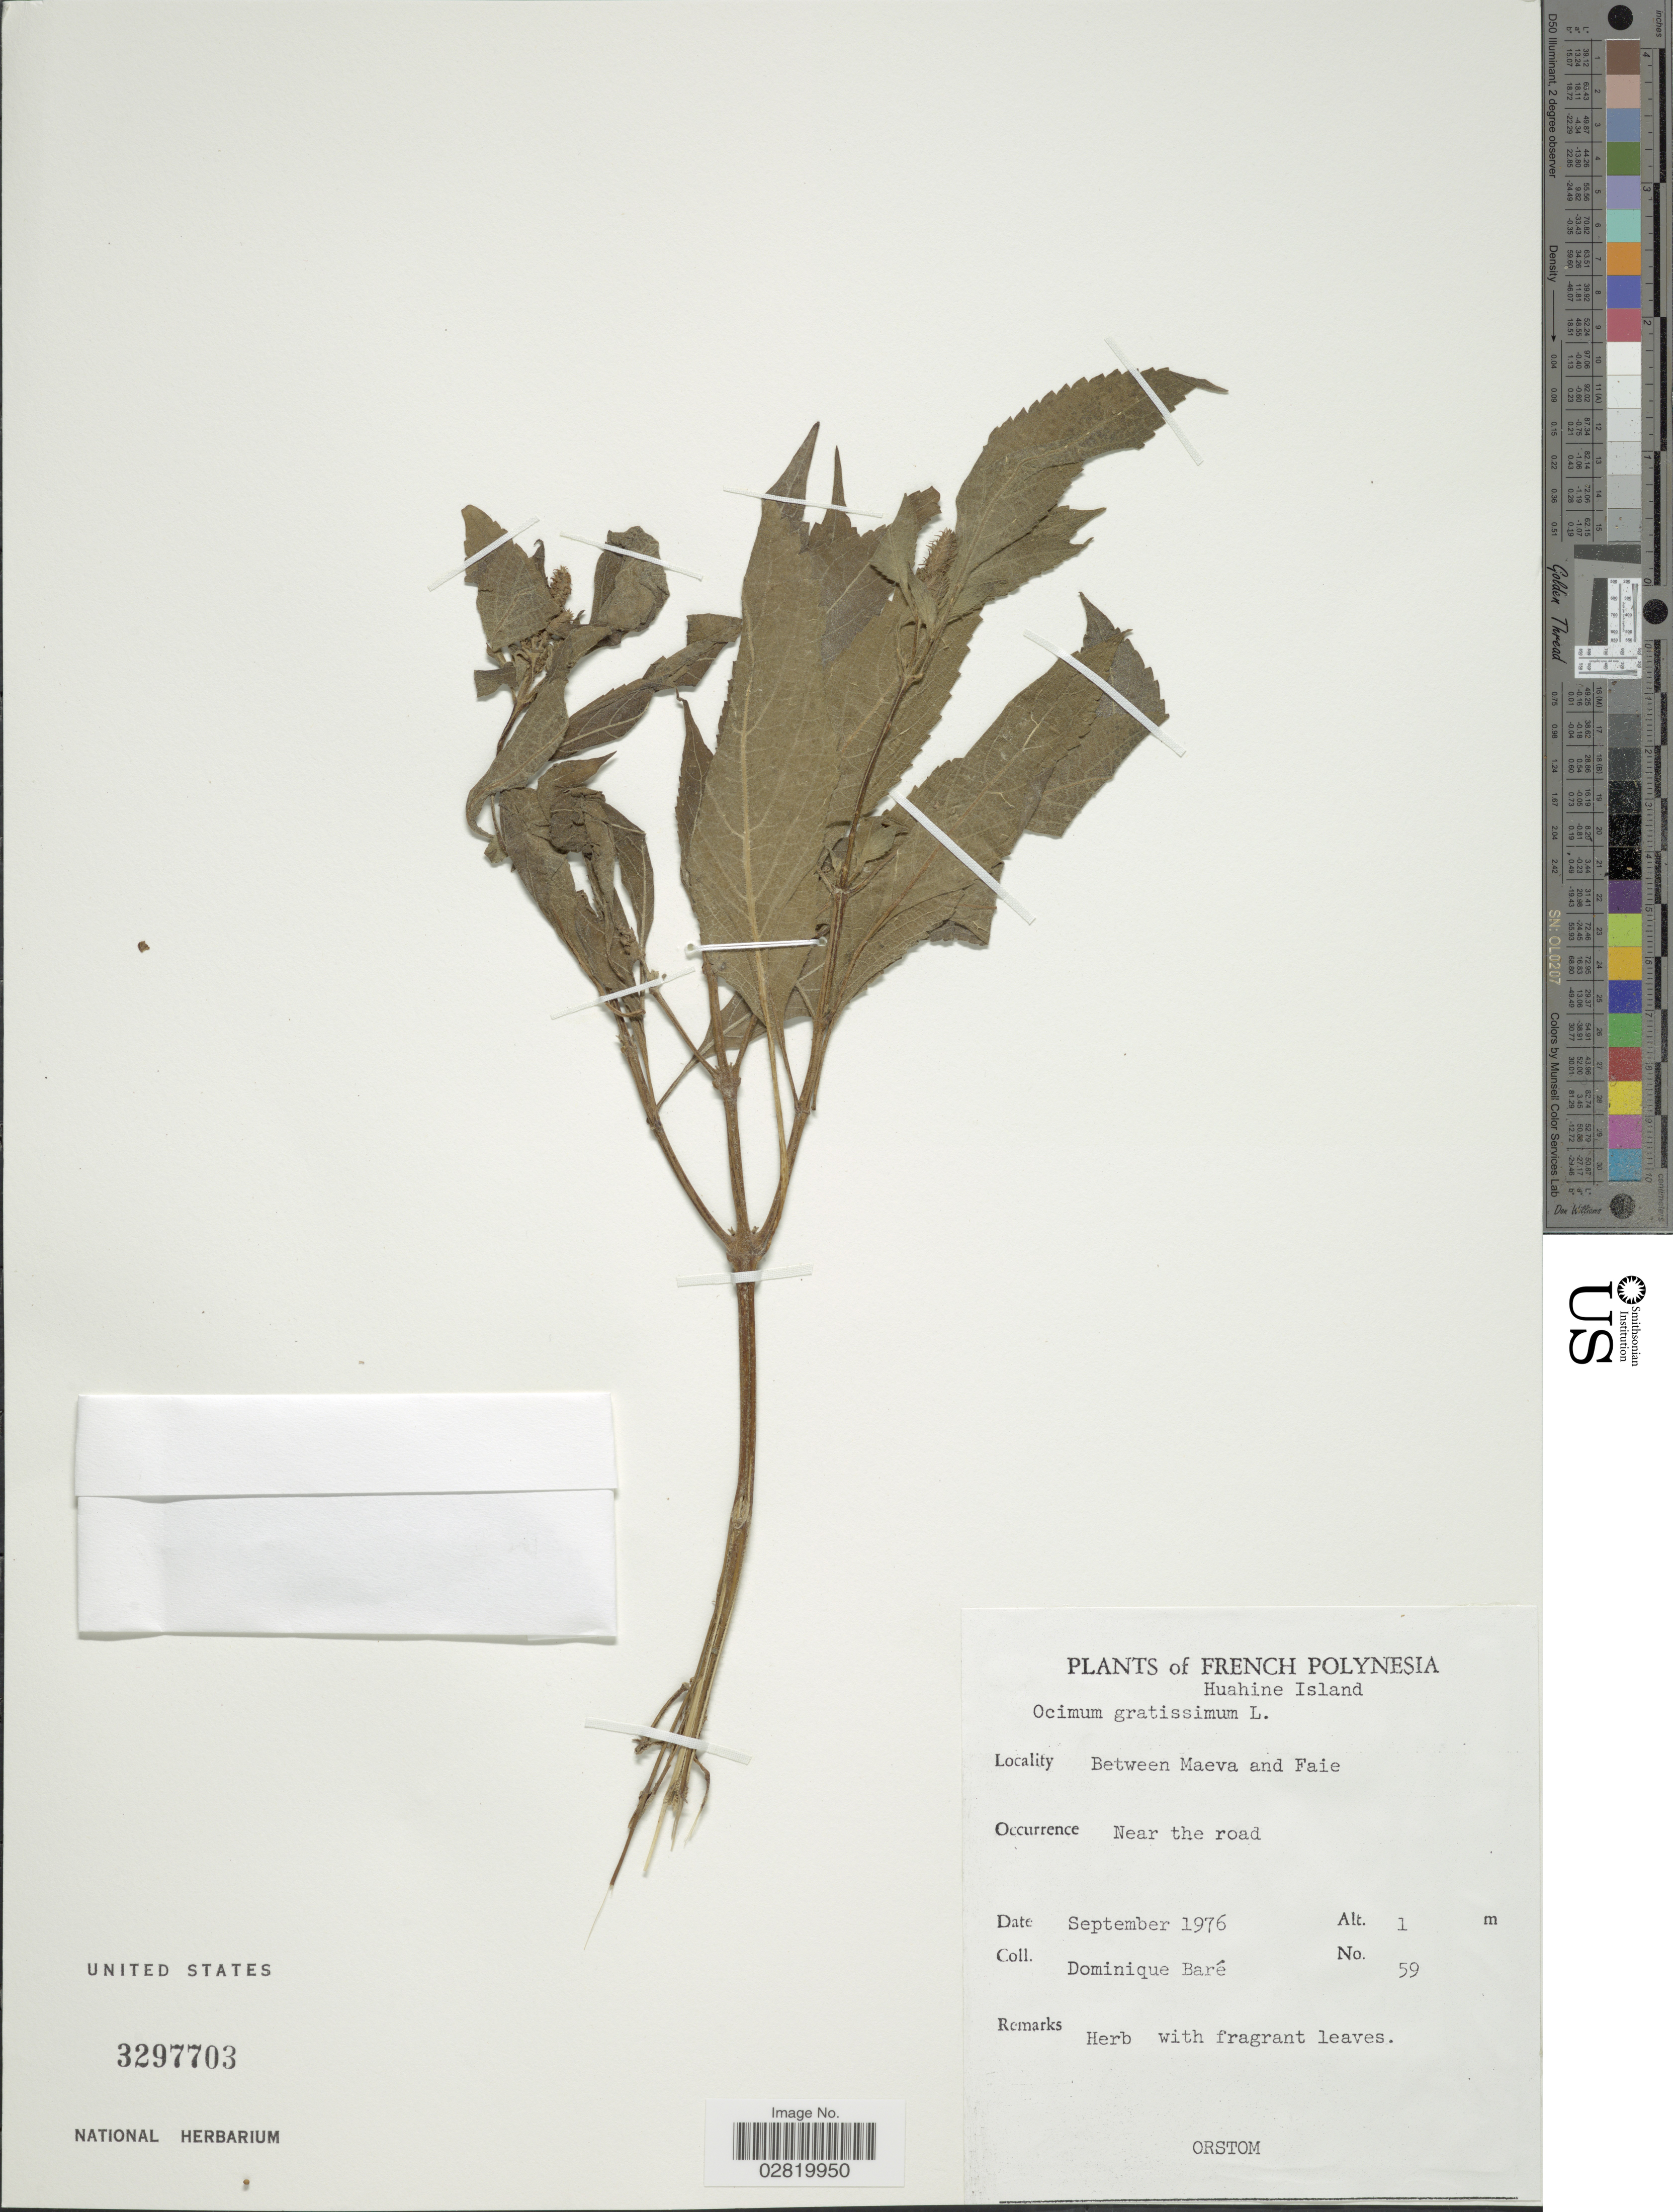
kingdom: Plantae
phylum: Tracheophyta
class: Magnoliopsida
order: Lamiales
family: Lamiaceae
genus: Ocimum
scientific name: Ocimum gratissimum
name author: L.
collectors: D. Baré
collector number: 59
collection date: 1976-09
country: French Polynesia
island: Huahine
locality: Huahine Island, Between Maeva and Faie, near the road.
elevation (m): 1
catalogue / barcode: US 3297703